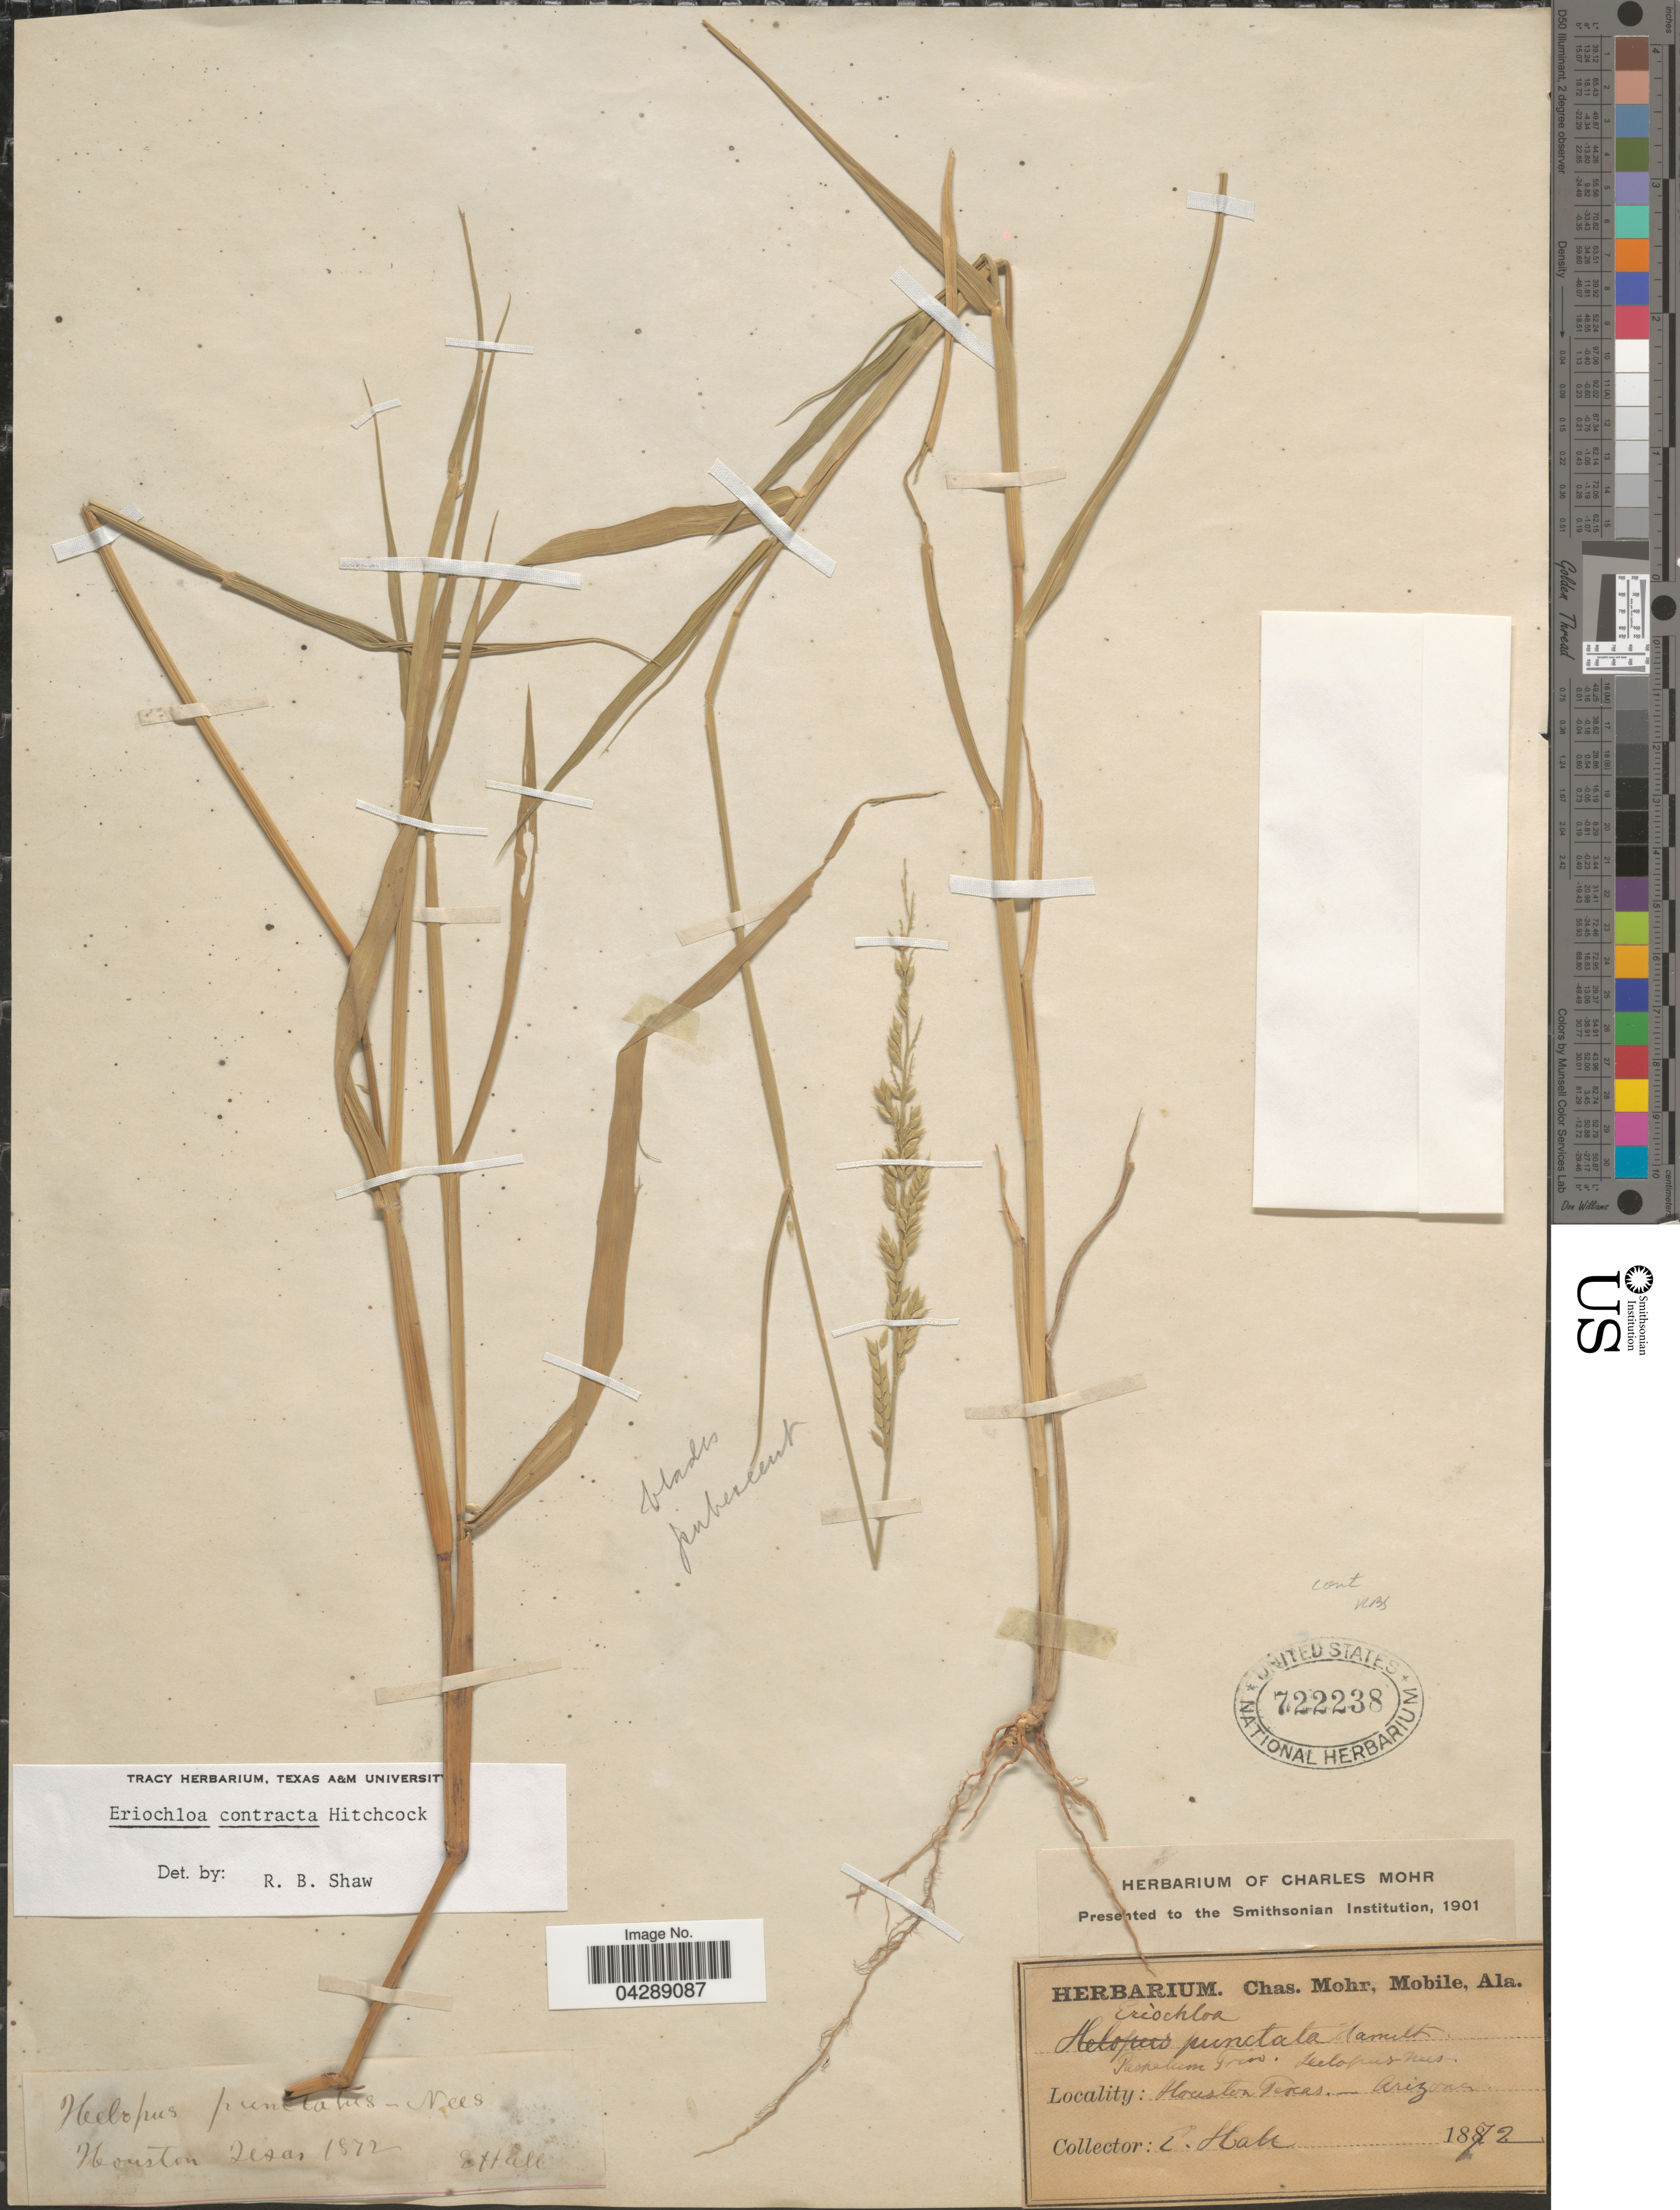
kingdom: Plantae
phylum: Tracheophyta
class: Liliopsida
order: Poales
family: Poaceae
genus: Eriochloa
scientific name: Eriochloa contracta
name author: Hitchc.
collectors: E. Hall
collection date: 1872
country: United States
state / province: Texas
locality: Houston.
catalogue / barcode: US 722238